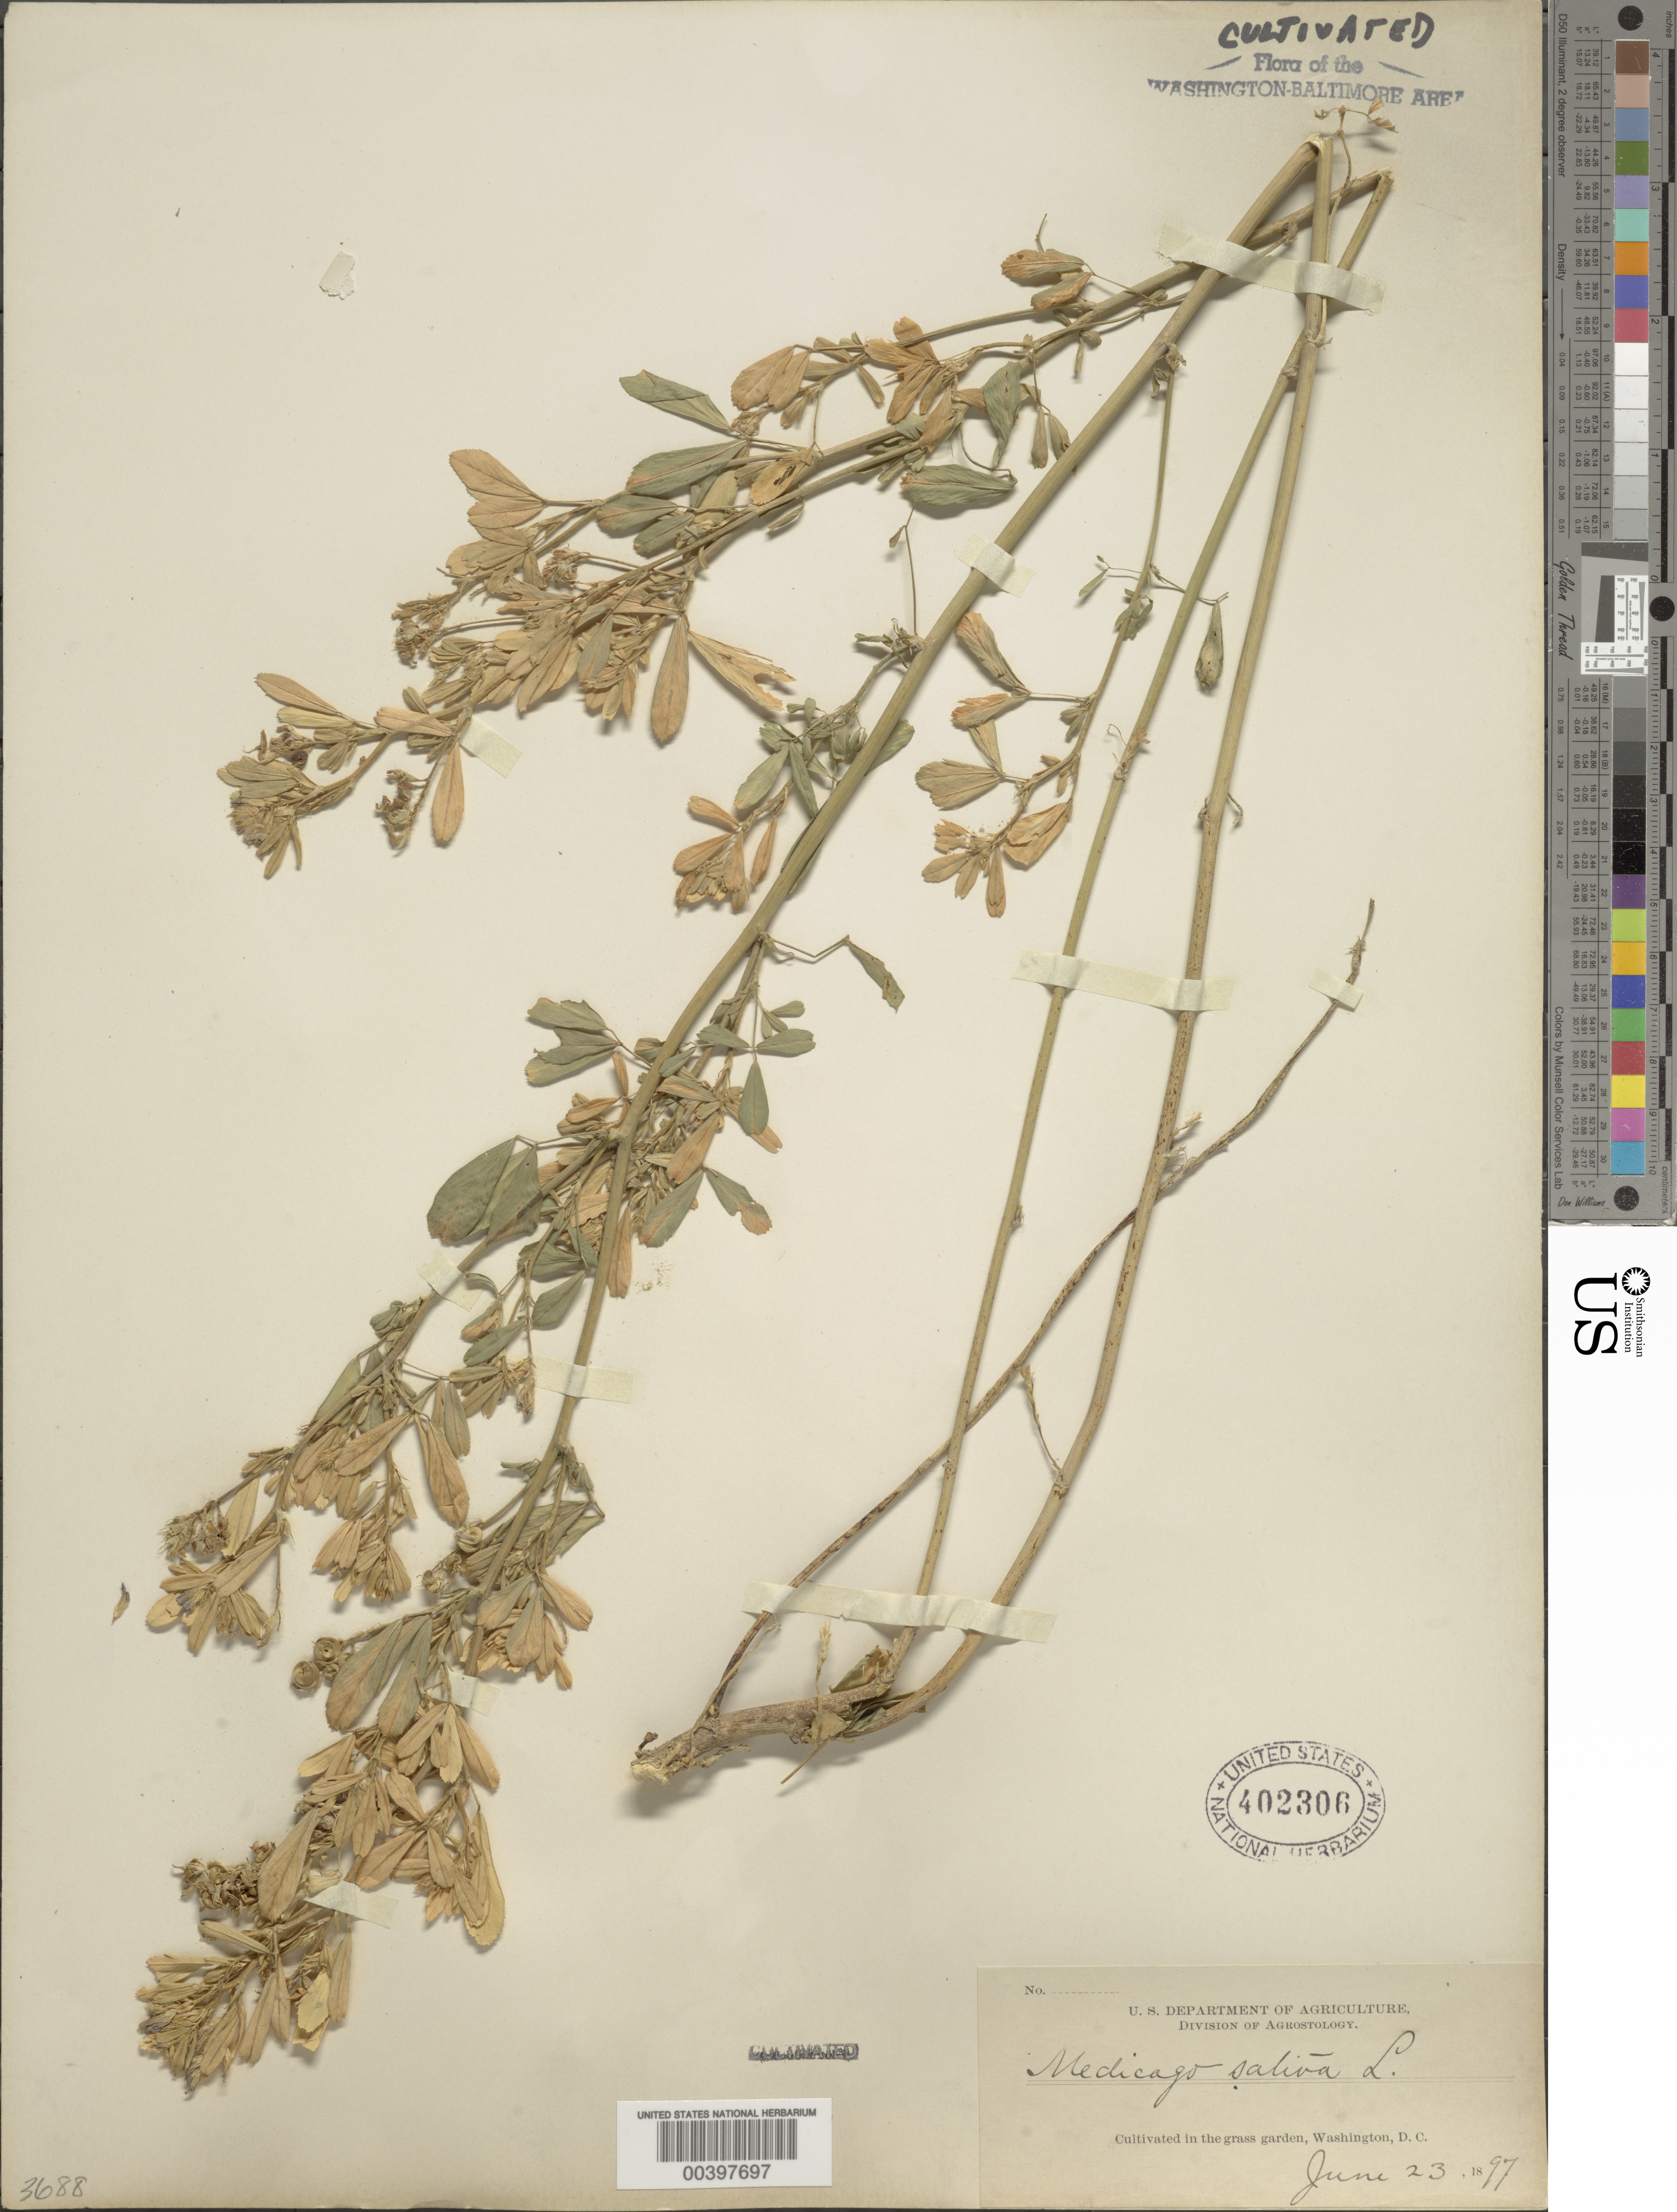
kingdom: Plantae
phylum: Tracheophyta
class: Magnoliopsida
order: Fabales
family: Fabaceae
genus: Medicago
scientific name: Medicago sativa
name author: L.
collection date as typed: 23 Jun 1897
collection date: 1897-06-23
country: United States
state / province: District of Columbia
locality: Grass Garden in Washington DC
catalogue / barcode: US 402306